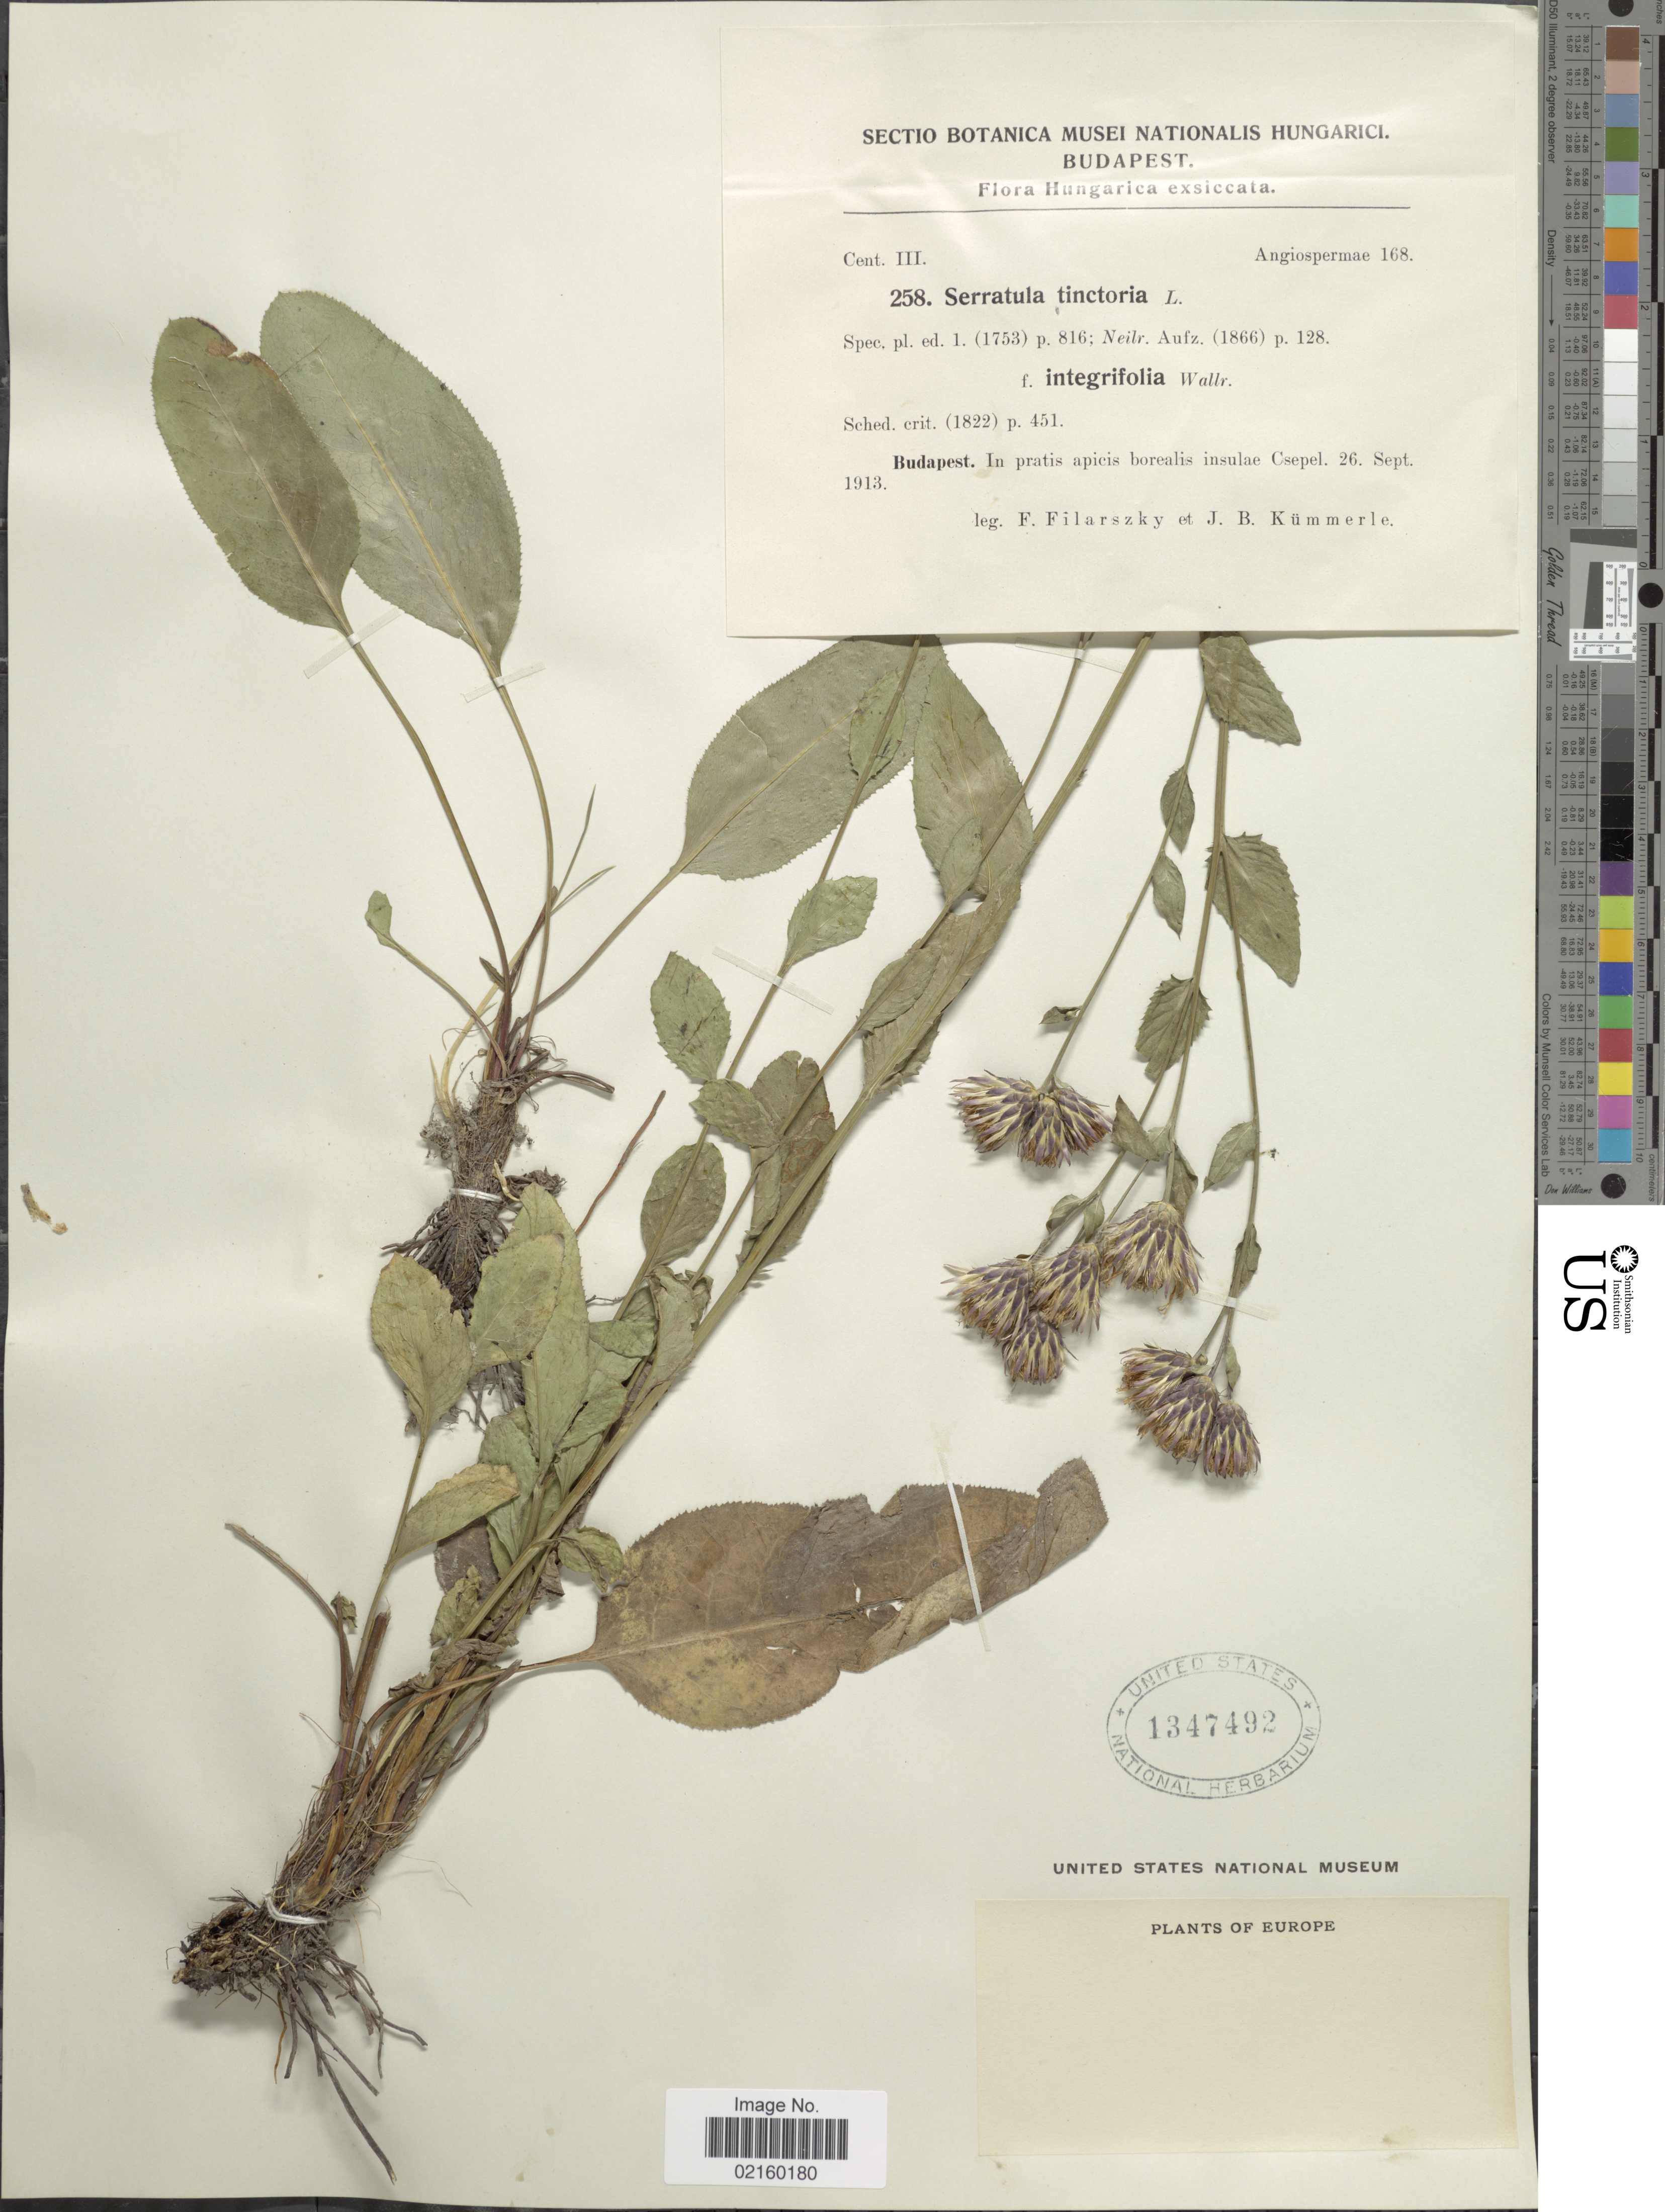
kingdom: Plantae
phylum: Tracheophyta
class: Magnoliopsida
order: Asterales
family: Asteraceae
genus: Serratula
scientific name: Serratula tinctoria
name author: L.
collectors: F. Filarszky & J. Kummerle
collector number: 258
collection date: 1913-09-26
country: Hungary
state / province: Budapest, Capital District of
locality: Budapest, insulae Csepel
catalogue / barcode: US 1347492